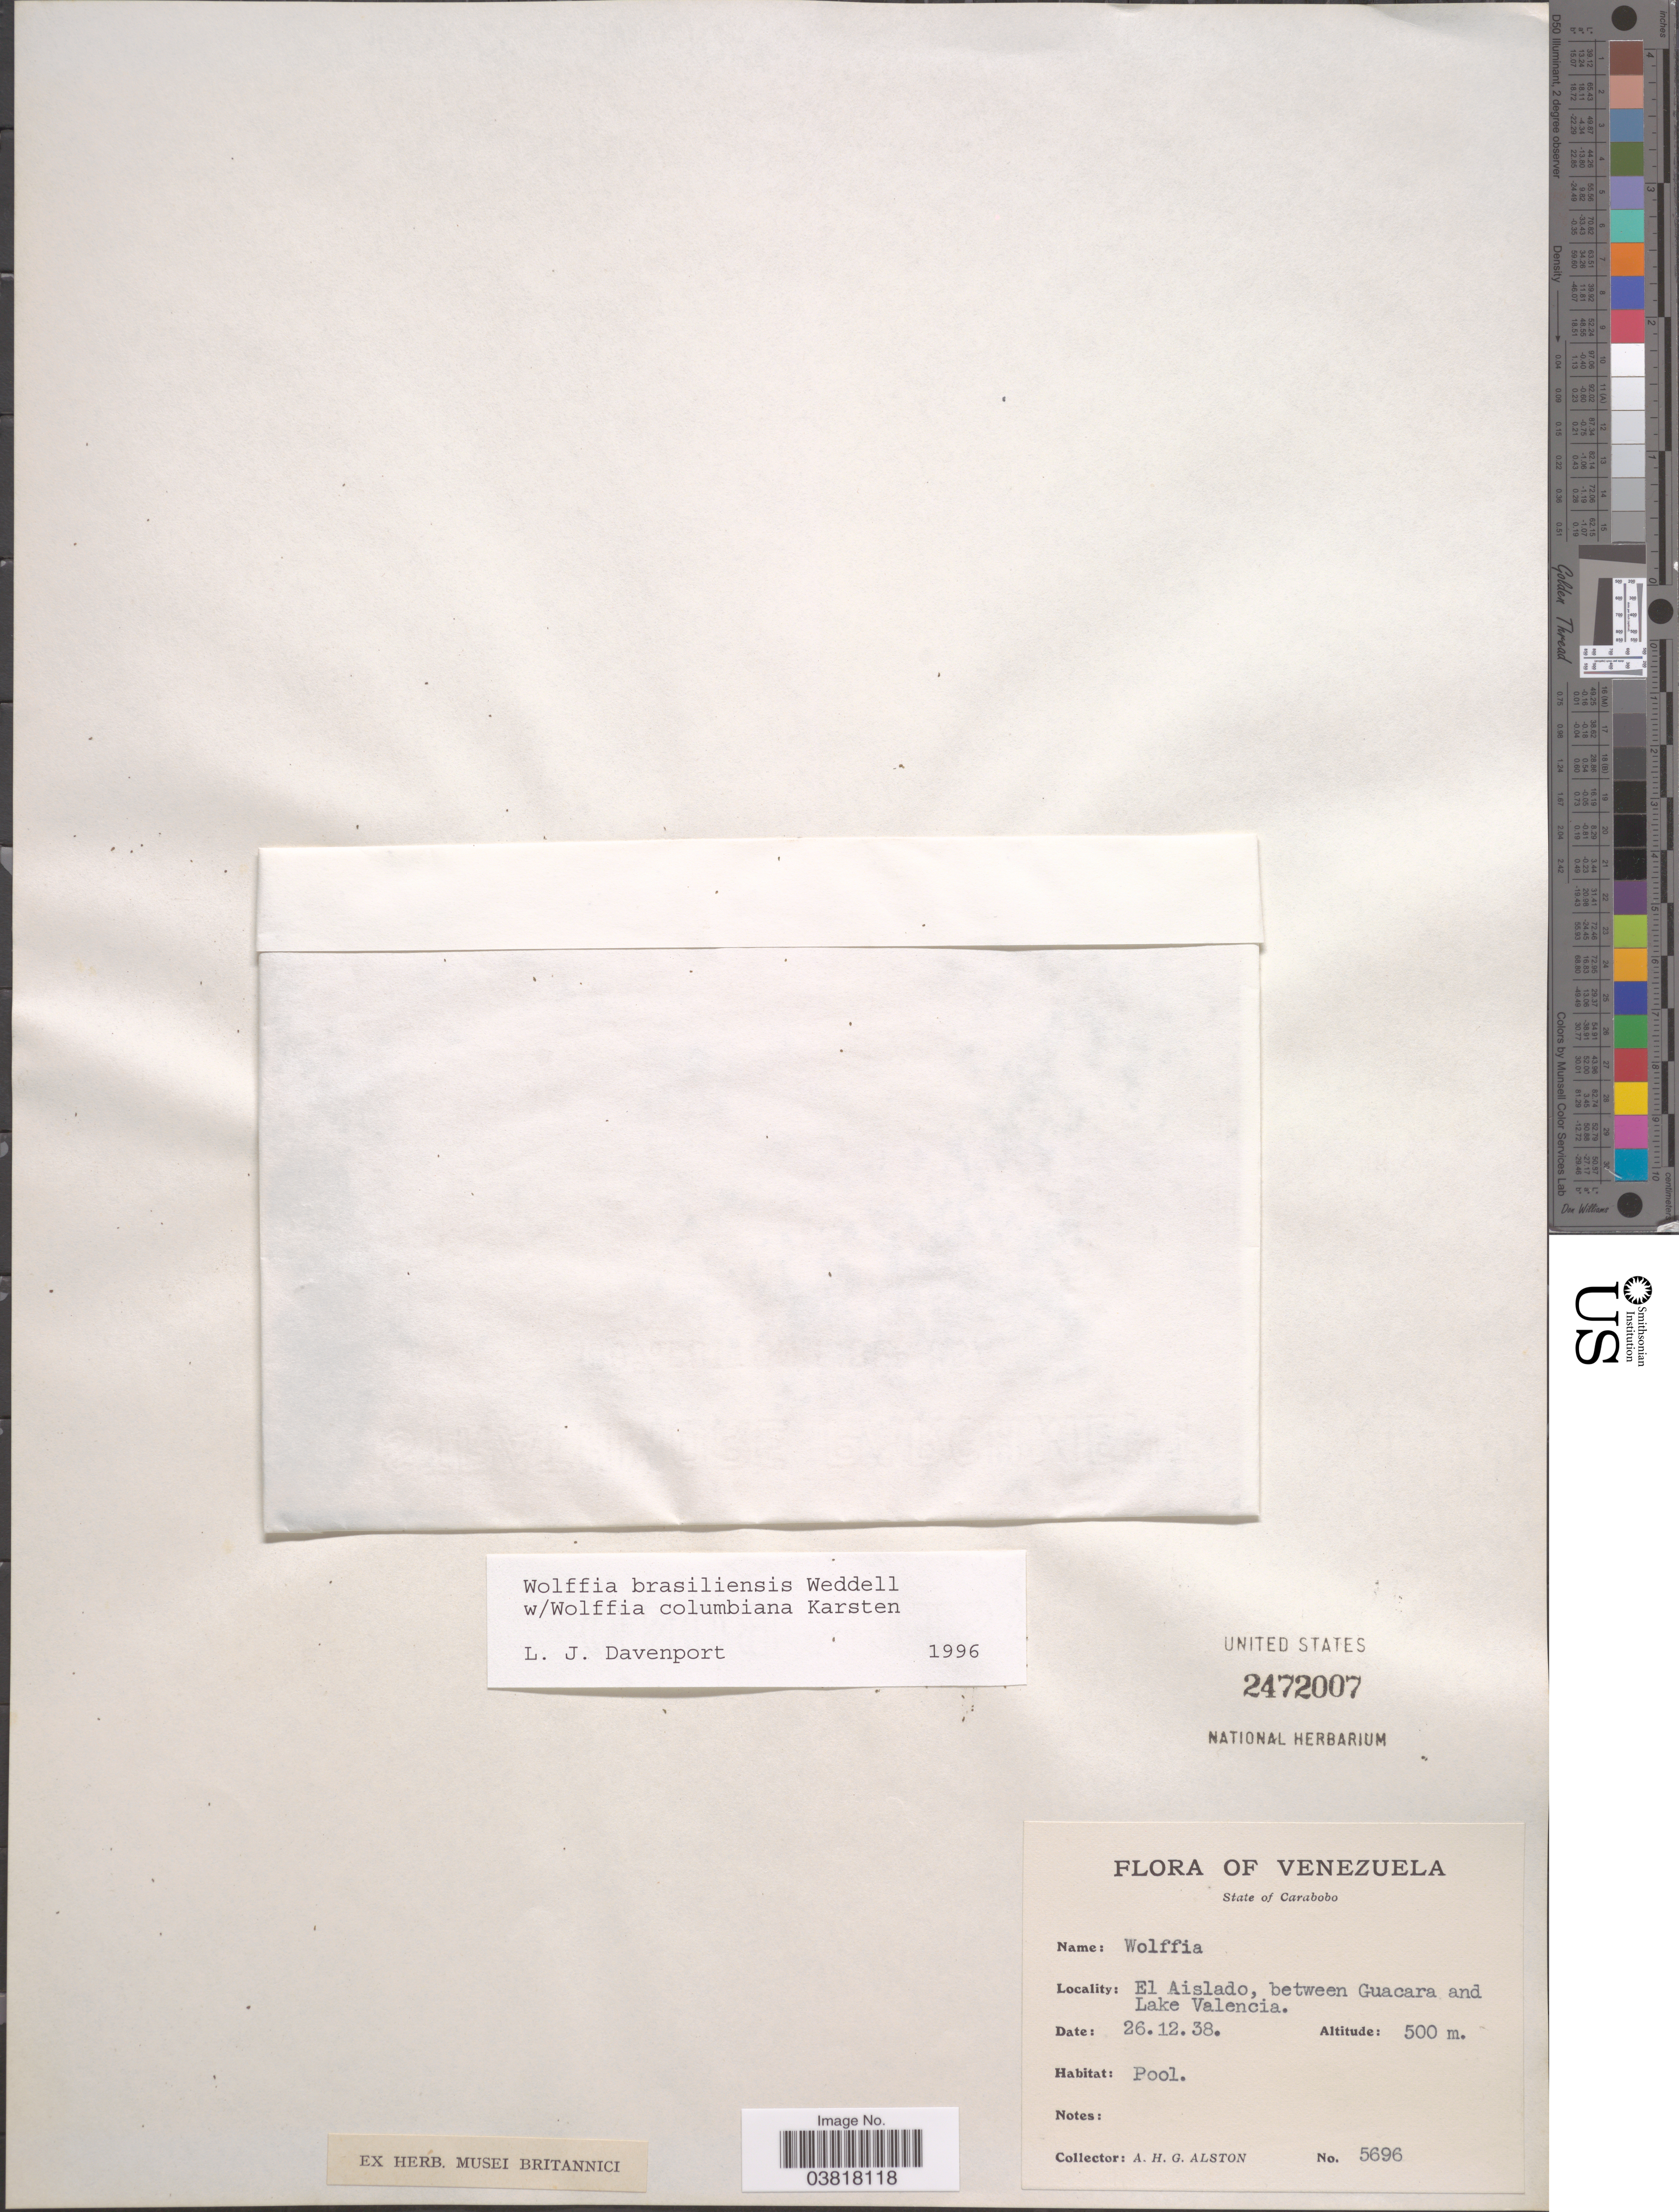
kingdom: Plantae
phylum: Tracheophyta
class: Liliopsida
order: Alismatales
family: Araceae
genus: Wolffia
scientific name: Wolffia brasiliensis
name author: Wedd.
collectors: A. H. Alston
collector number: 5696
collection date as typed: Transcribed d/m/y: 26/12/38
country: Venezuela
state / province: Carabobo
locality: El Aislado, between Guacara and Lake Valencia.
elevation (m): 500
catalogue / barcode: US 2472007